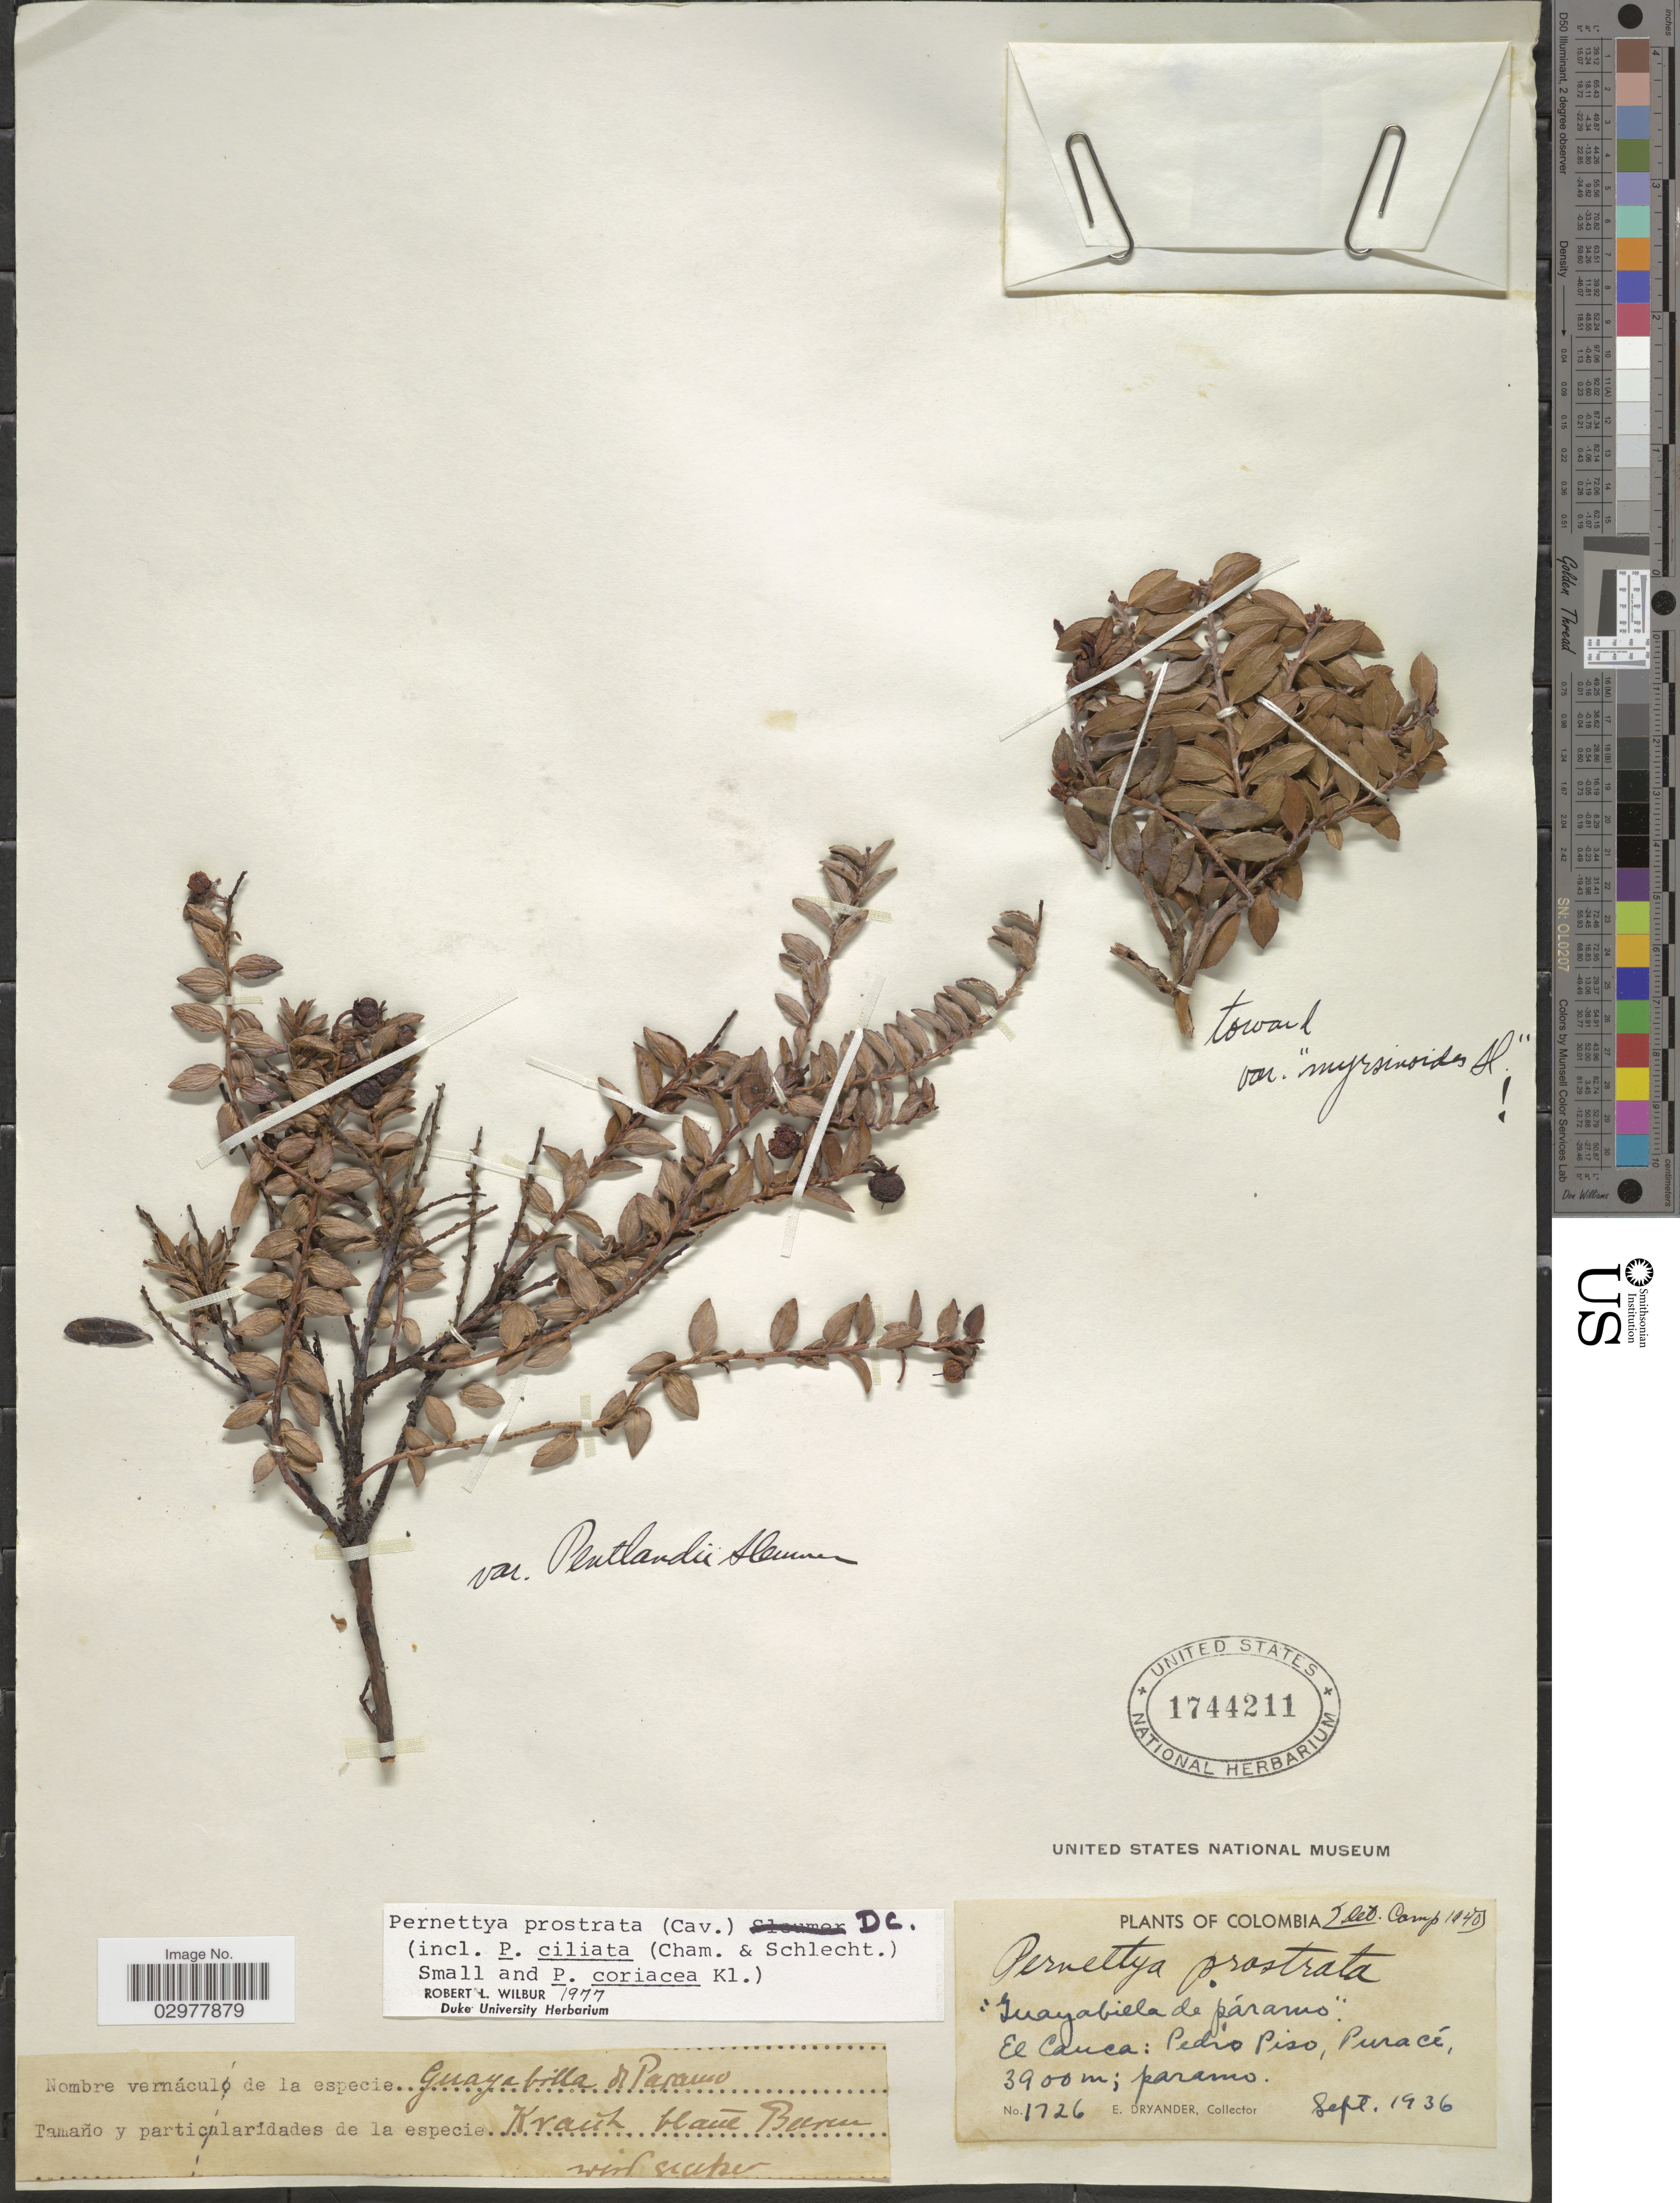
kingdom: Plantae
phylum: Tracheophyta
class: Magnoliopsida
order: Ericales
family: Ericaceae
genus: Pernettya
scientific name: Pernettya prostrata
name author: (Cav.) DC.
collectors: E. Dryander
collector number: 1726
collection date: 1936-09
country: Colombia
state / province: Cauca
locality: Pedro Piso, Puracé.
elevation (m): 3900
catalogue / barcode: US 1744211